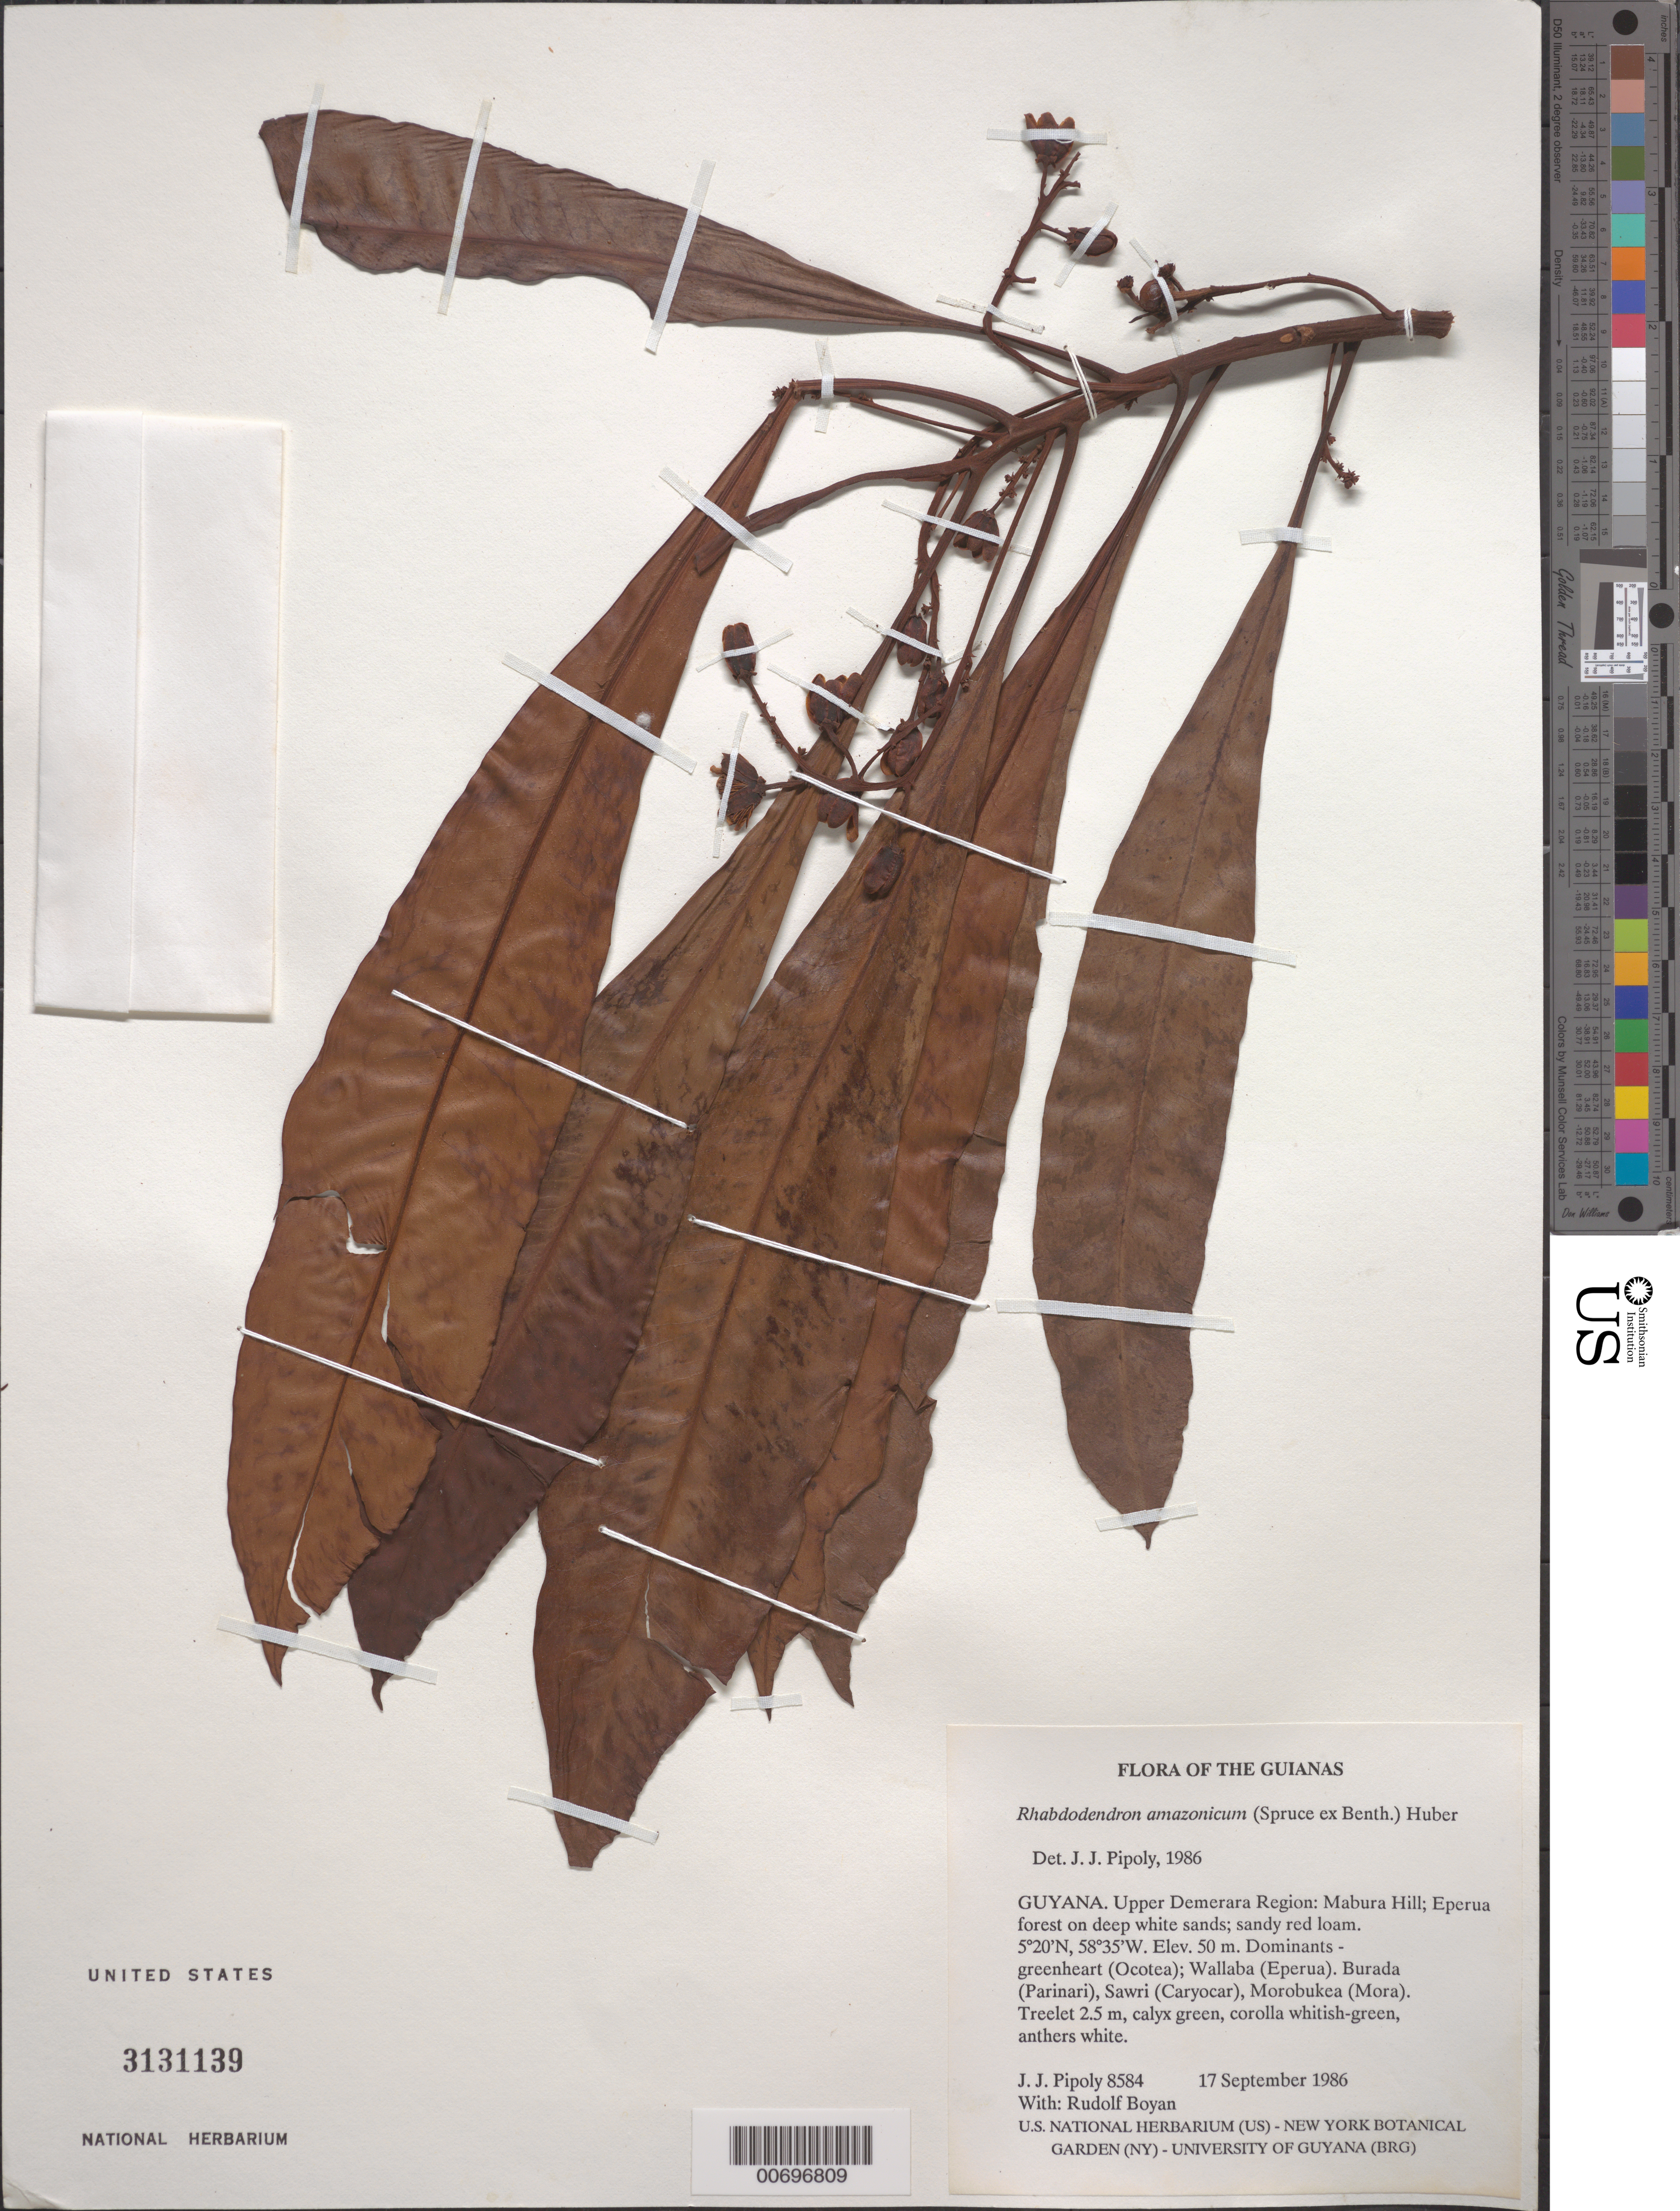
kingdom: Plantae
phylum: Tracheophyta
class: Magnoliopsida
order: Caryophyllales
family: Rhabdodendraceae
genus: Rhabdodendron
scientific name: Rhabdodendron amazonicum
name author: (Spruce ex Benth.) Huber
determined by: Pipoly, J. J., III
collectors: J. J. Pipoly & R. Boyan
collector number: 8584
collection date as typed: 17 September 1986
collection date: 1986-09-17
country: Guyana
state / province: U. Demerara-Berbice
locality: Mabura Hill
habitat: Eperua forest on deep white sands; sandy red loam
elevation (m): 50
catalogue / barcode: US 3131139